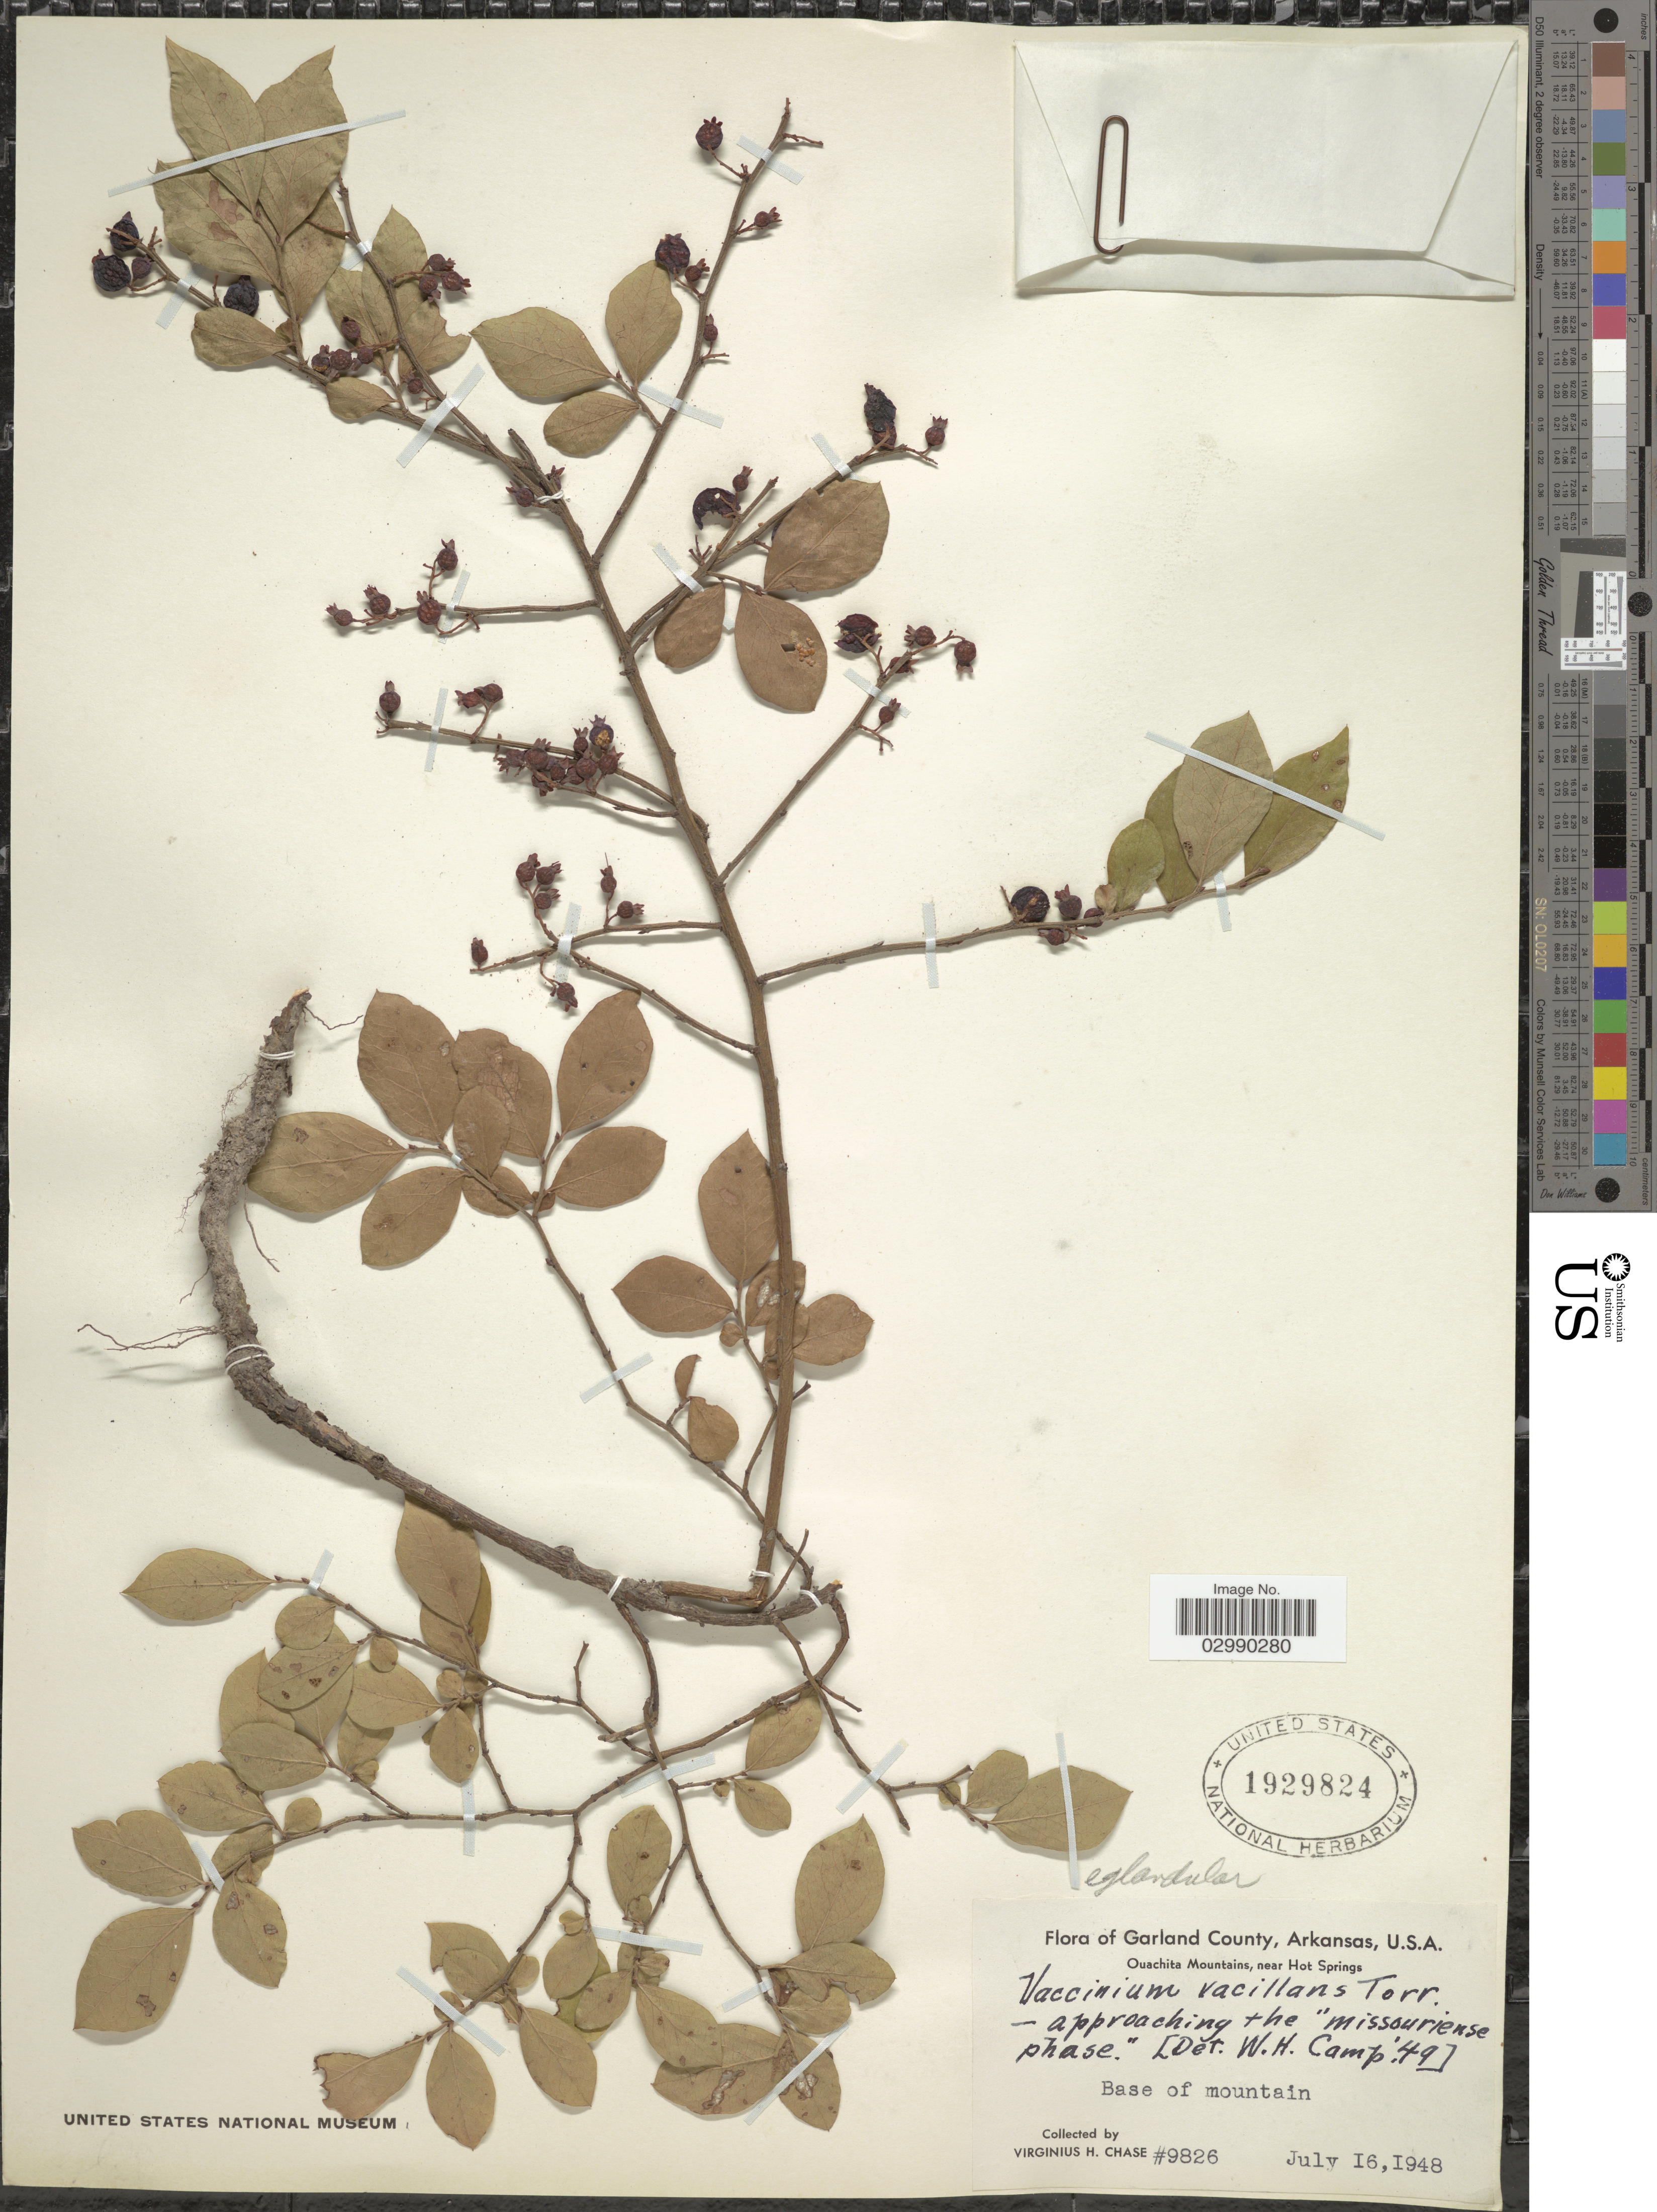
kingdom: Plantae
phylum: Tracheophyta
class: Magnoliopsida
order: Ericales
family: Ericaceae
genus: Vaccinium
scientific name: Vaccinium vacillans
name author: Kalm ex Torr.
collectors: V. H. Chase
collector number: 9826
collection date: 1948-07-16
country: United States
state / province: Arkansas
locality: Garland County, Ouachita Mountains, near Hot Springs, Base of mountain.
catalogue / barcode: US 1929824